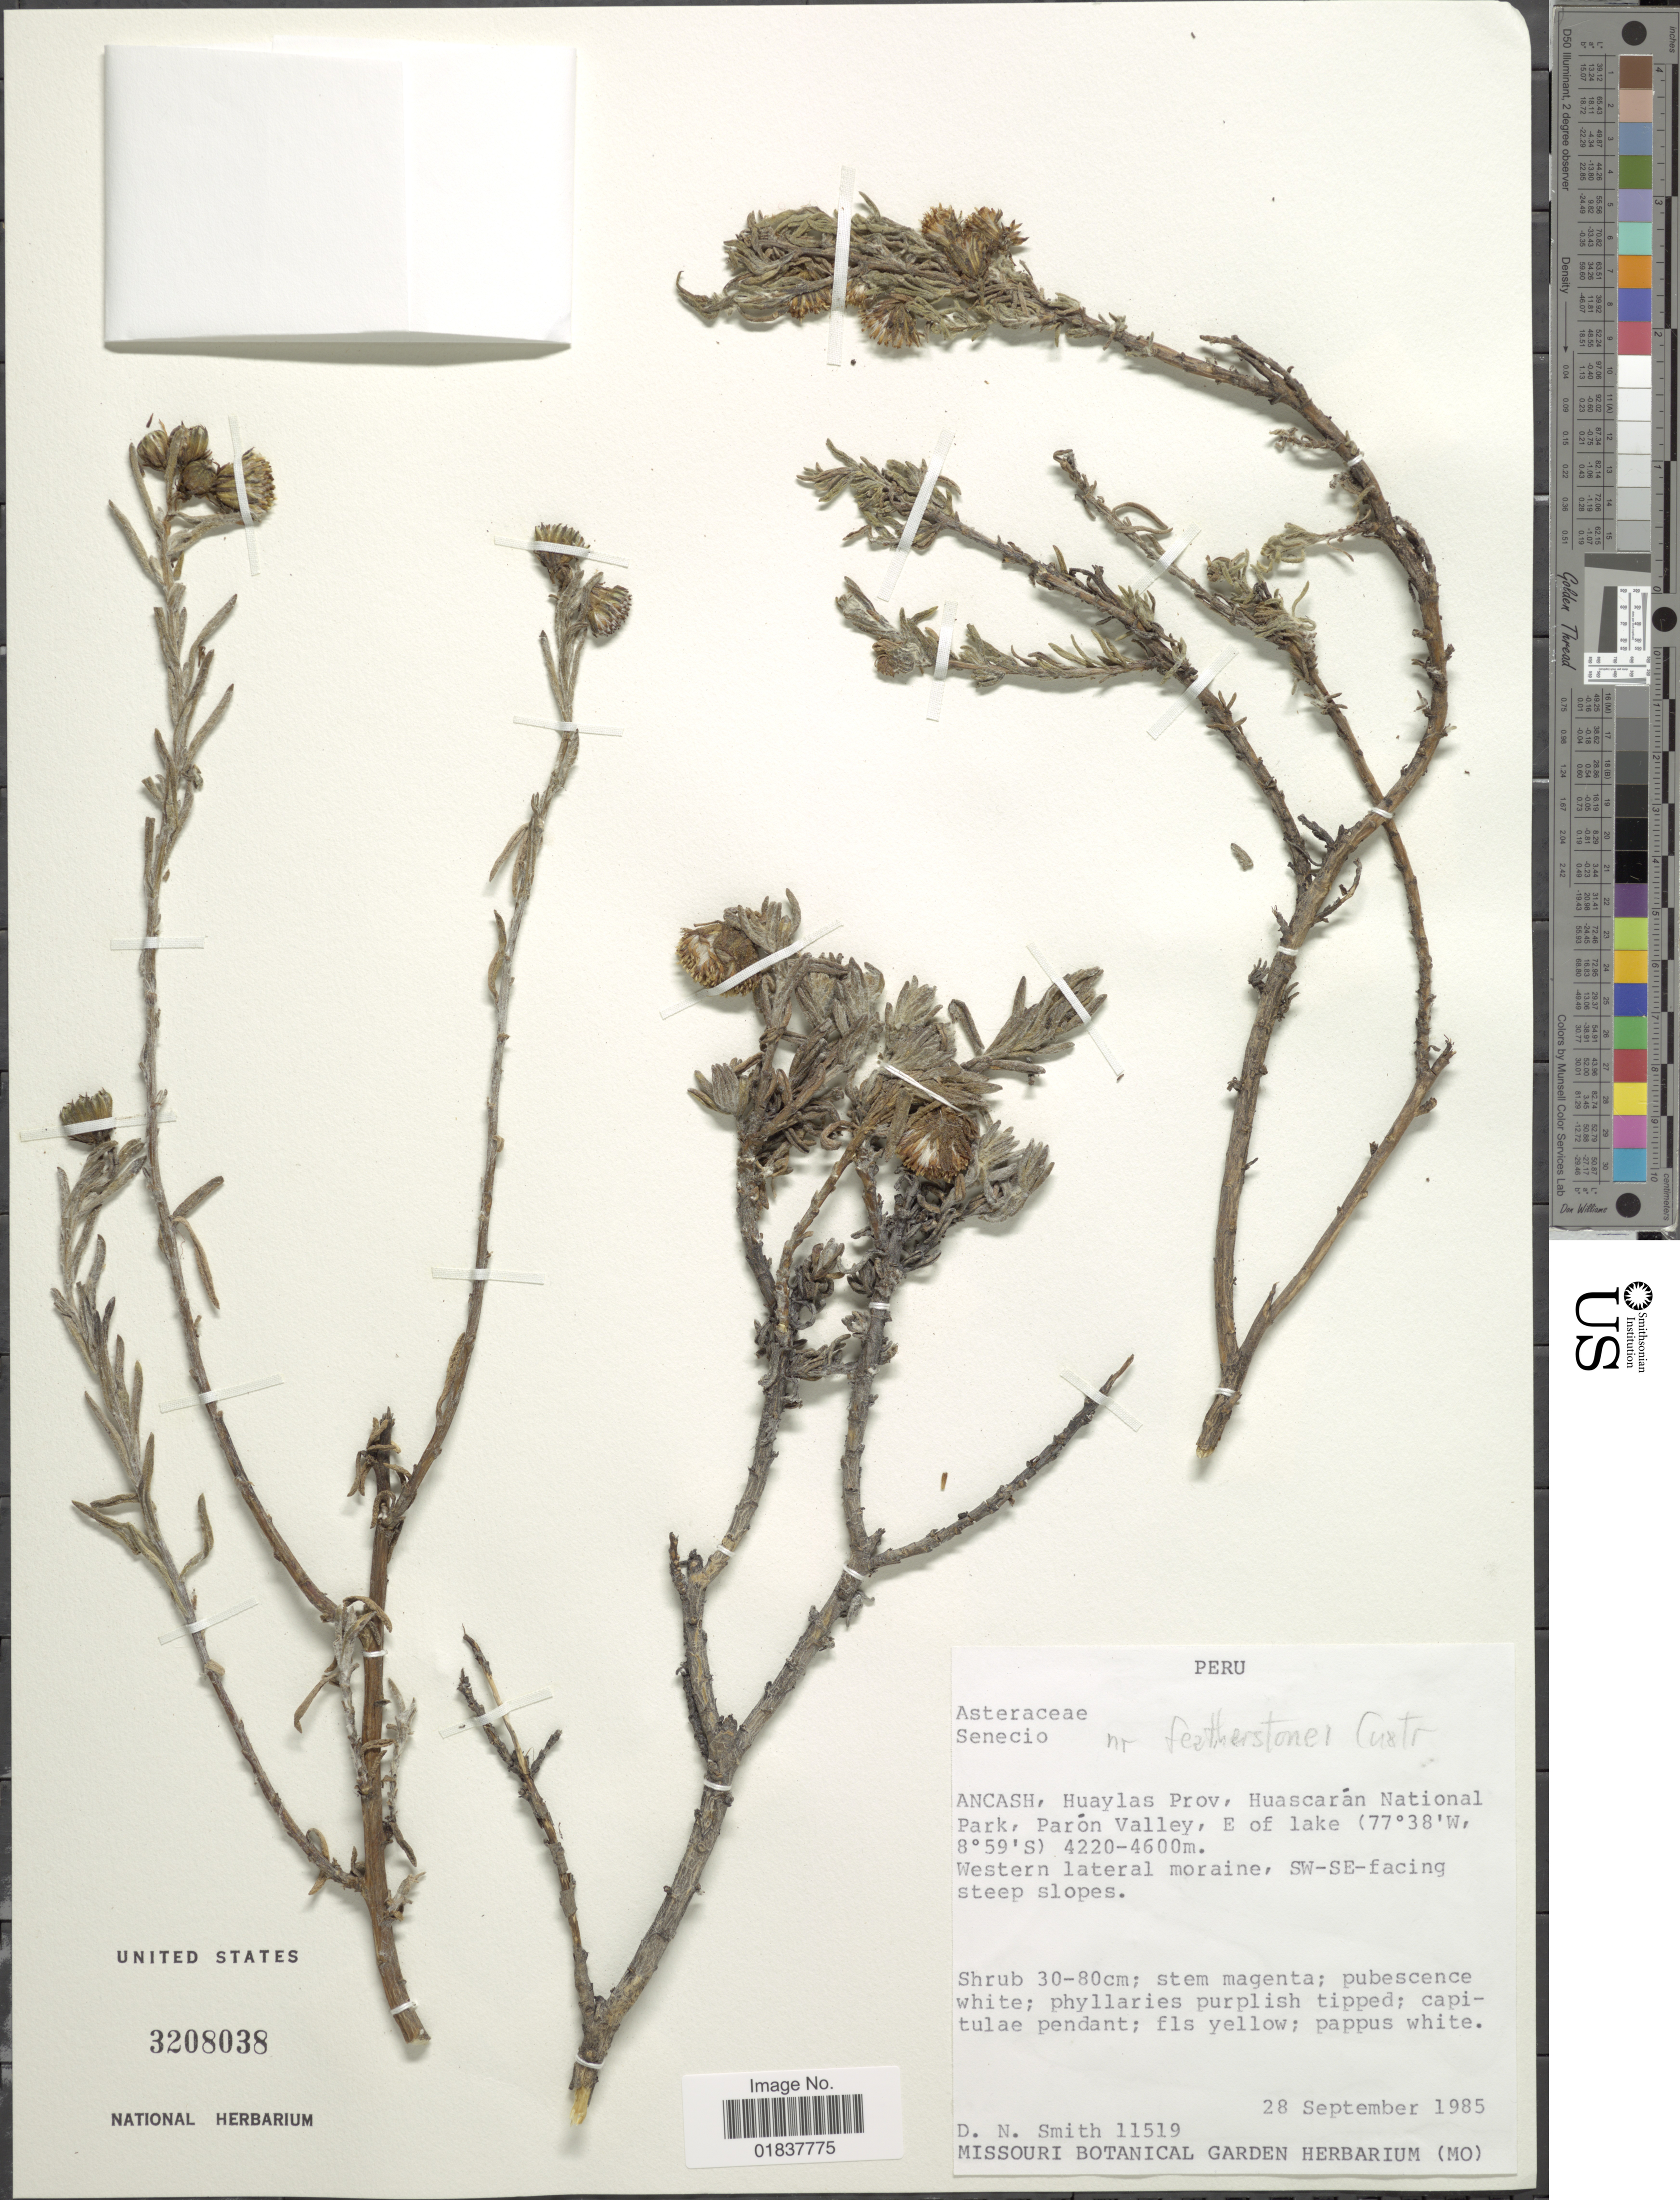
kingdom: Plantae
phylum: Tracheophyta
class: Magnoliopsida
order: Asterales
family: Asteraceae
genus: Senecio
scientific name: Senecio featherstonei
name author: Cuatrec.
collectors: D. Smith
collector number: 11519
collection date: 1985-09-28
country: Peru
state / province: Ancash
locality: Huaylas Prov., Huascaran National Park, Paron Valley, E of Lake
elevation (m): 4220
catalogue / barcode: US 3208038